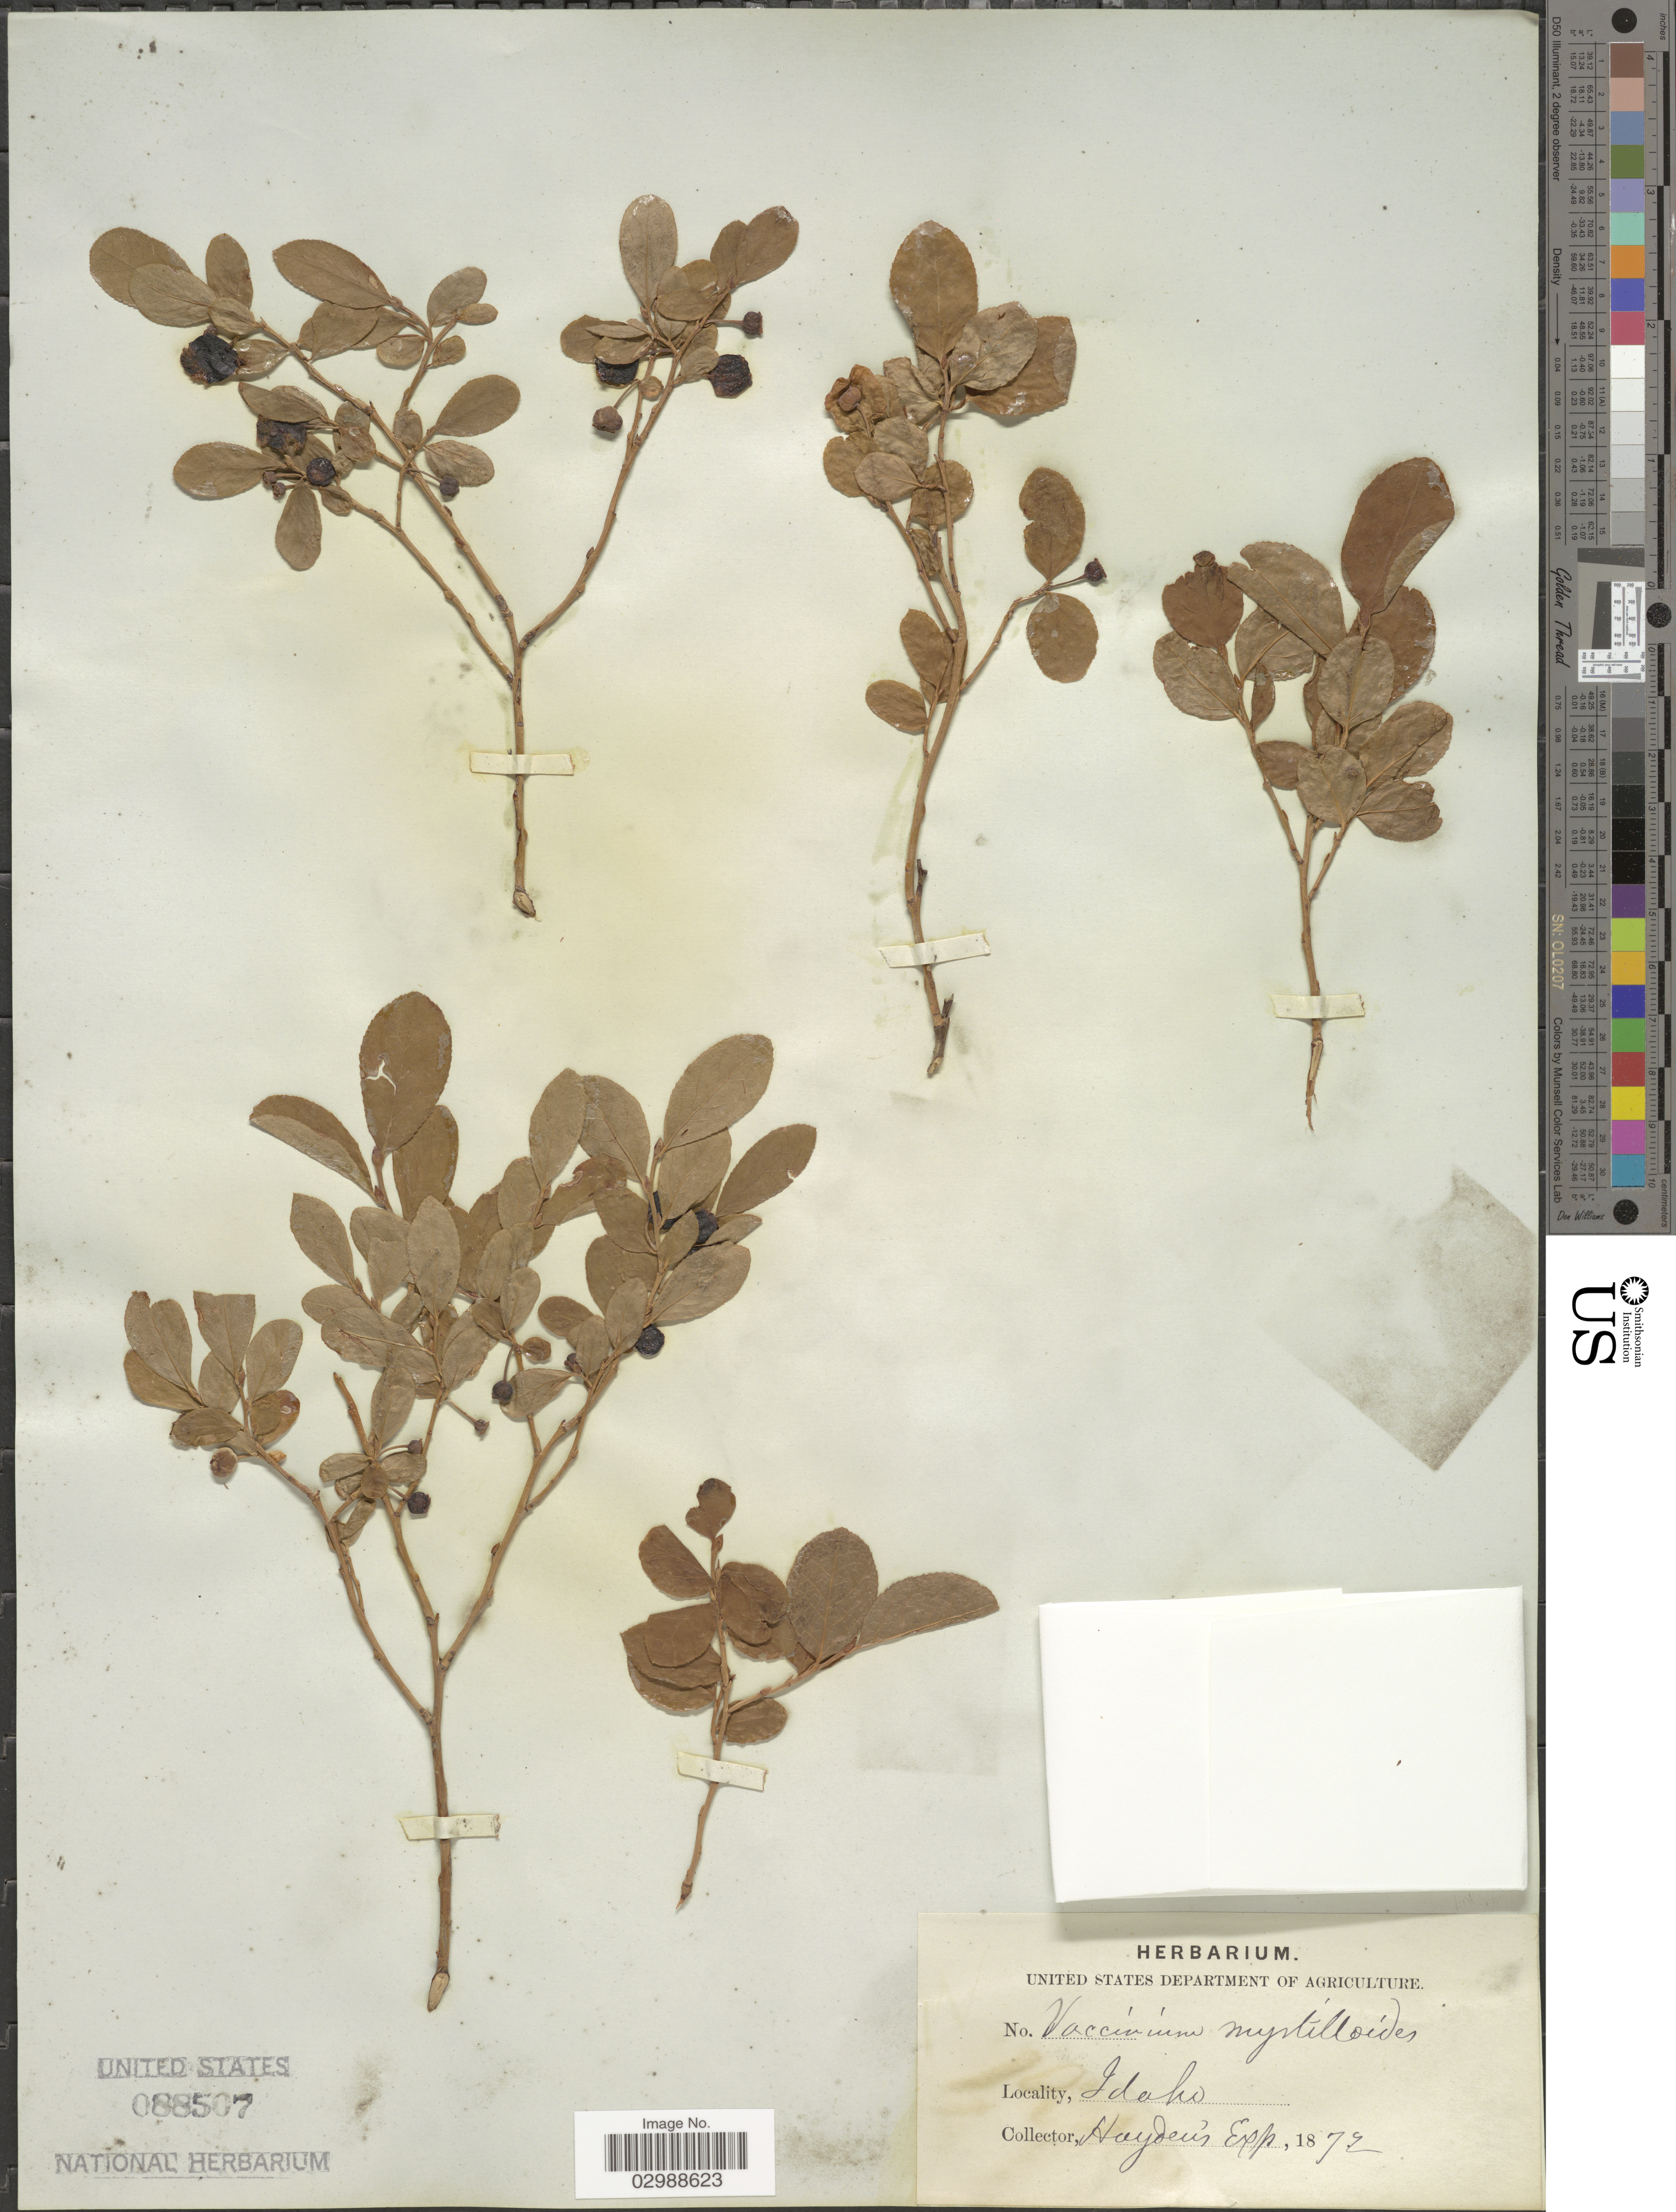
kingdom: Plantae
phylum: Tracheophyta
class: Magnoliopsida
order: Ericales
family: Ericaceae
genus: Vaccinium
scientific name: Vaccinium membranaceum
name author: Douglas ex Torr.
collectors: Hayden's Exped.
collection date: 1872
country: United States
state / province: Idaho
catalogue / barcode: US 88507